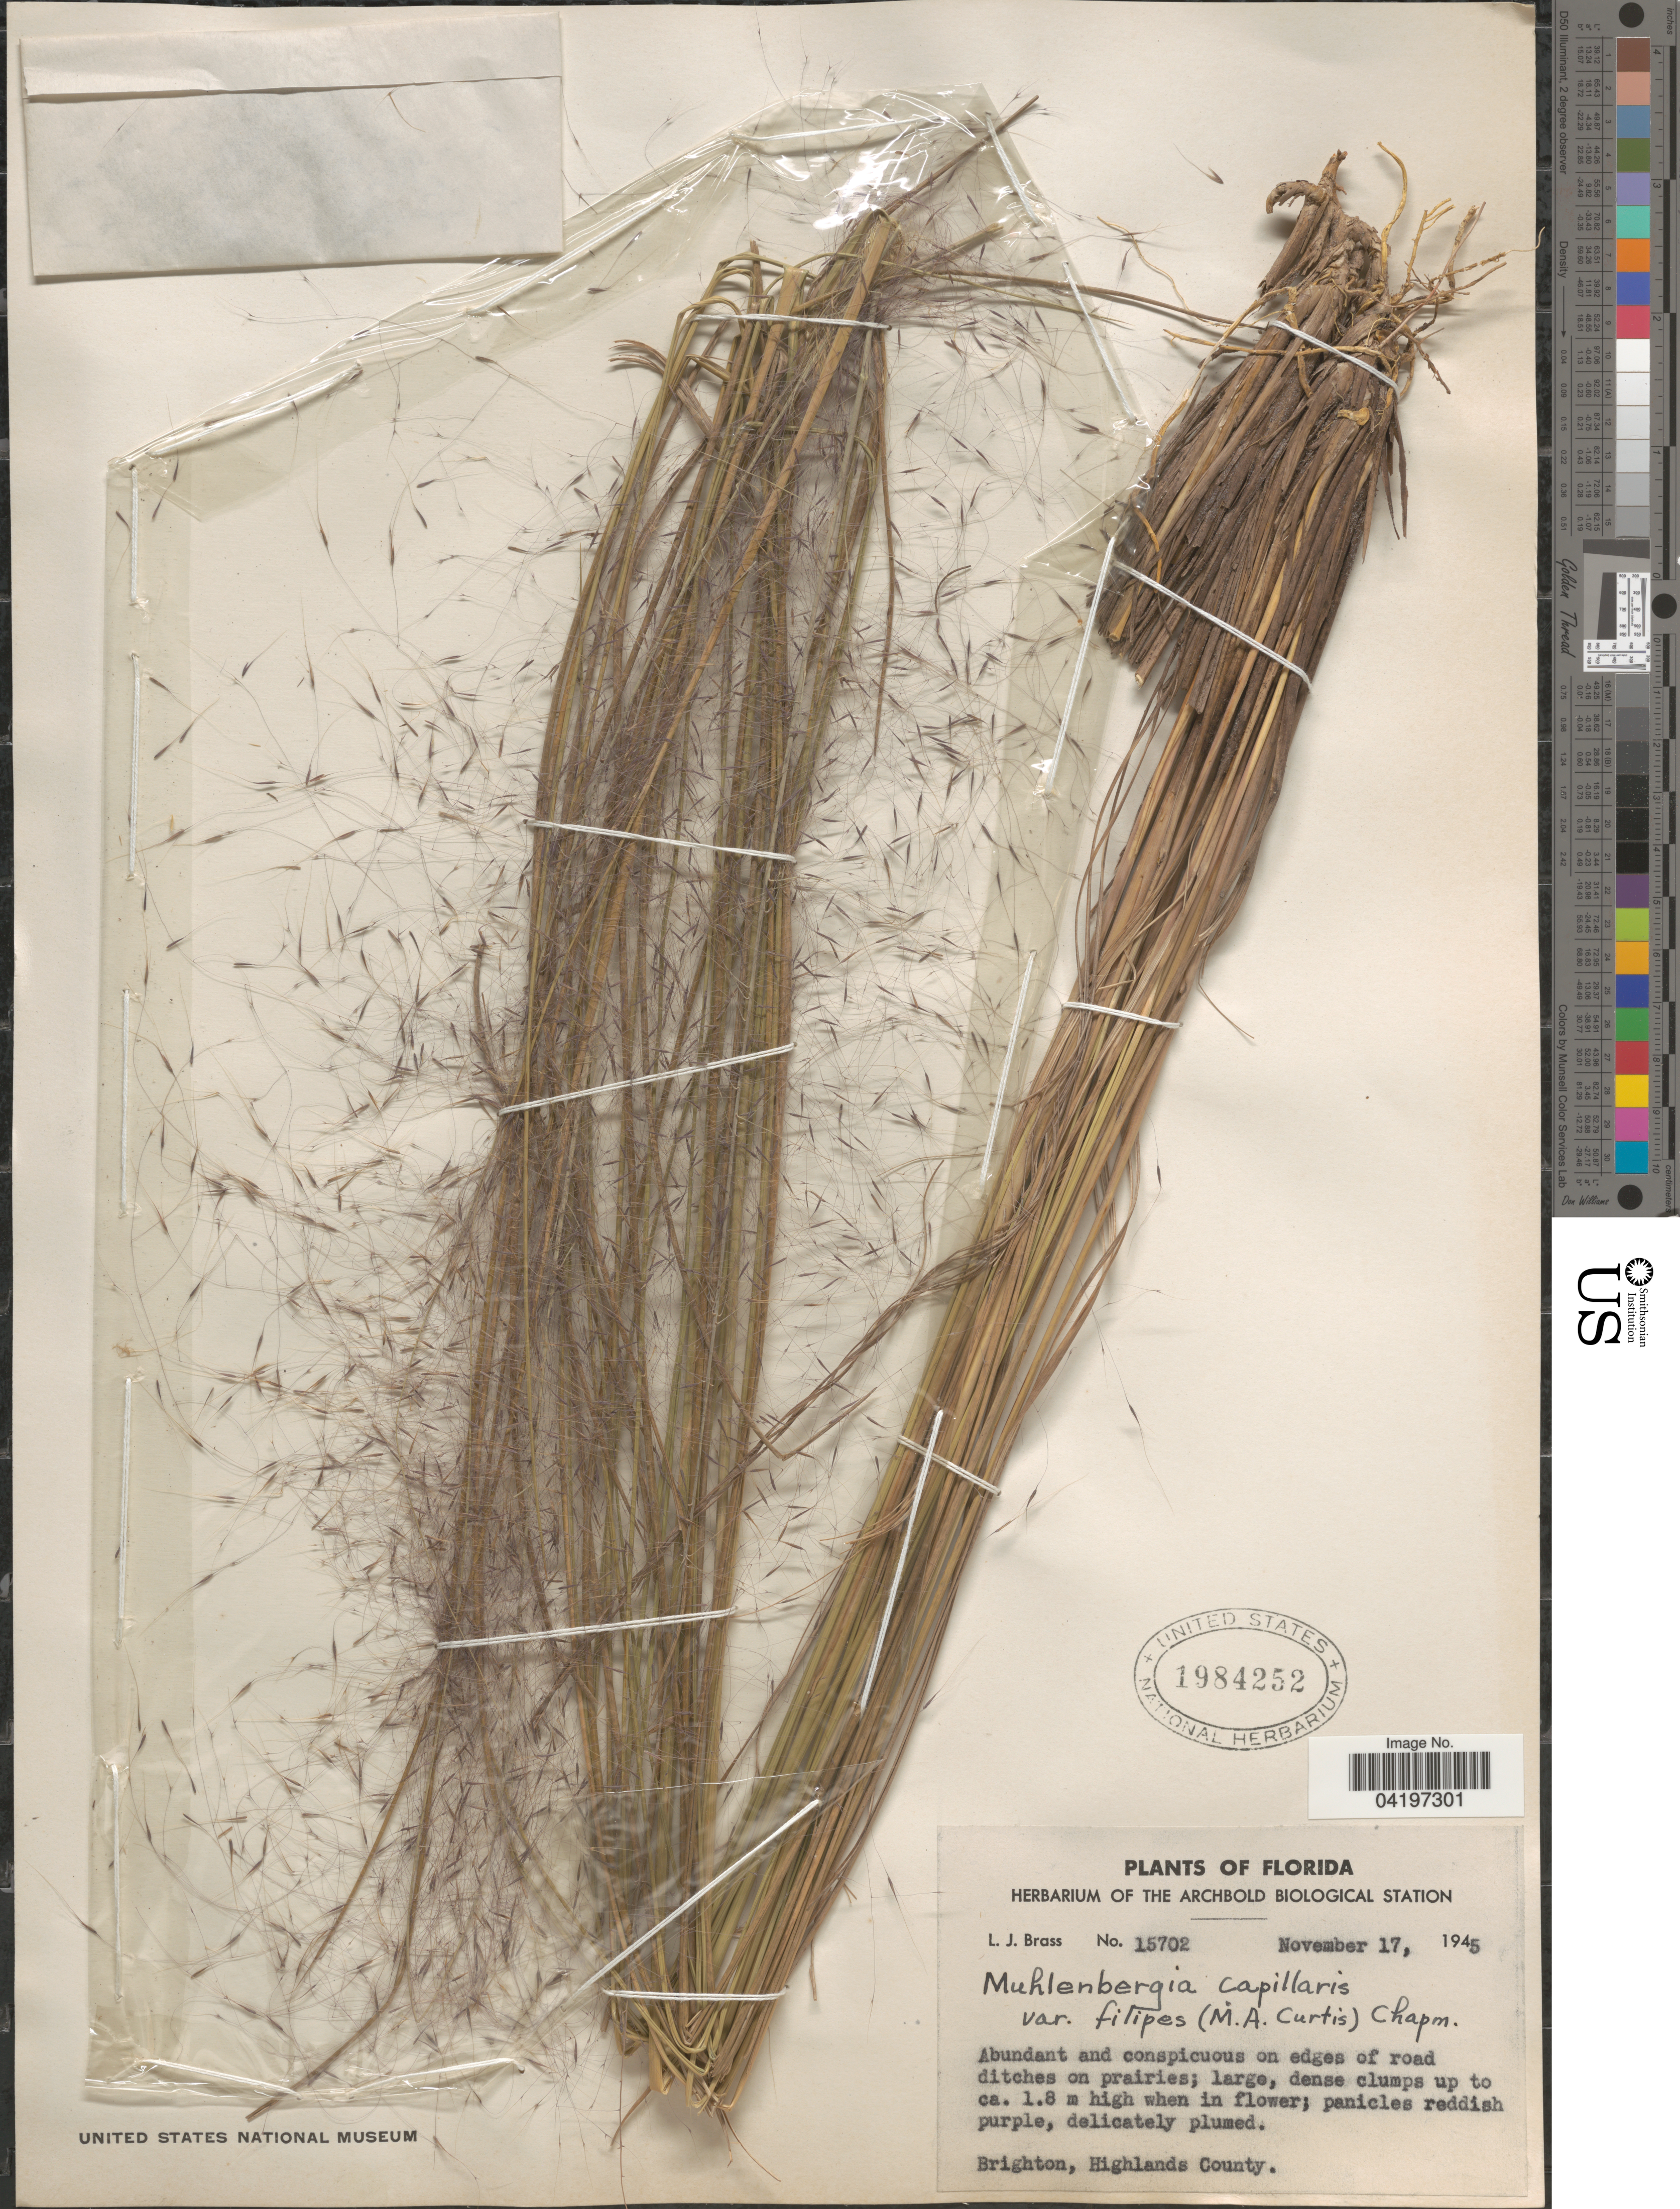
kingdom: Plantae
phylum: Tracheophyta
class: Liliopsida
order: Poales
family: Poaceae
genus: Muhlenbergia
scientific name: Muhlenbergia sericea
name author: (Michx.) P.M. Peterson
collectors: L. J. Brass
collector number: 15702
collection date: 1945-11-17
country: United States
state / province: Florida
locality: Brighton, Highlands County.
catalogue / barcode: US 1984252